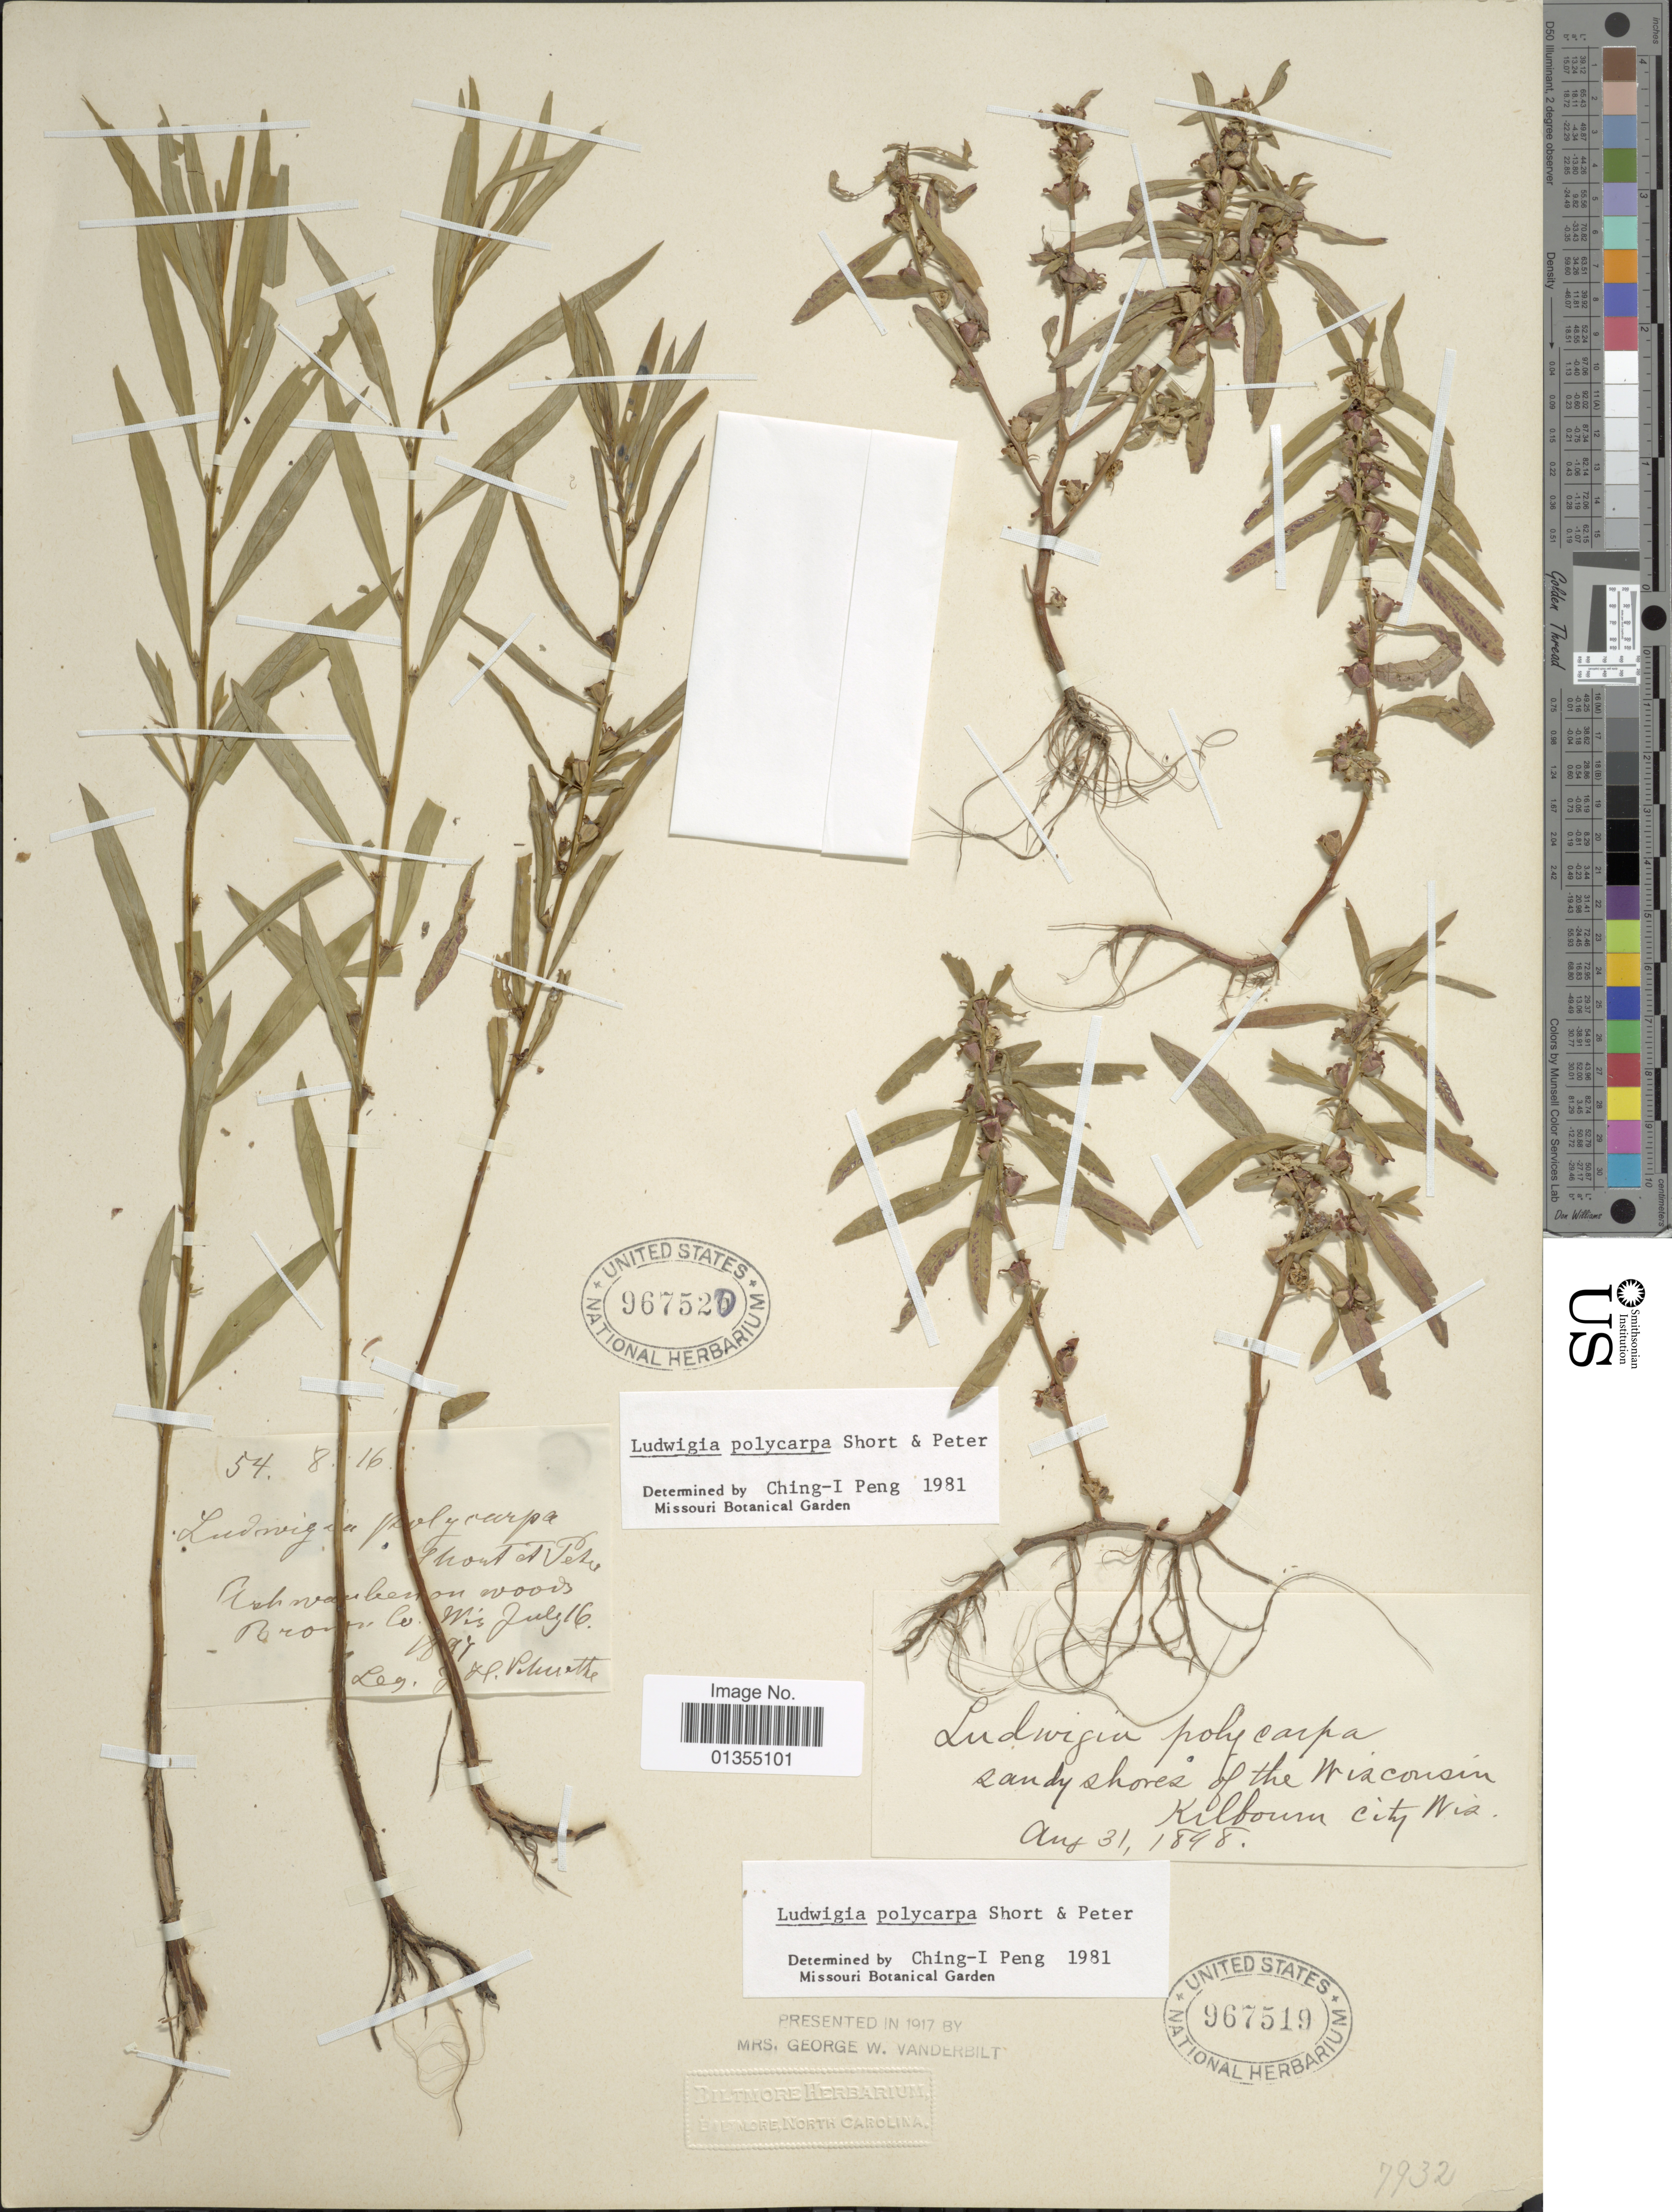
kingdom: Plantae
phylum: Tracheophyta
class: Magnoliopsida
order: Myrtales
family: Onagraceae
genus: Ludwigia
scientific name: Ludwigia polycarpa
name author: Short & R. Peter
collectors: H. Murthe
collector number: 54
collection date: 1897-07-16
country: United States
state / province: Wisconsin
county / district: Brown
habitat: Woods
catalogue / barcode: US 967520-2